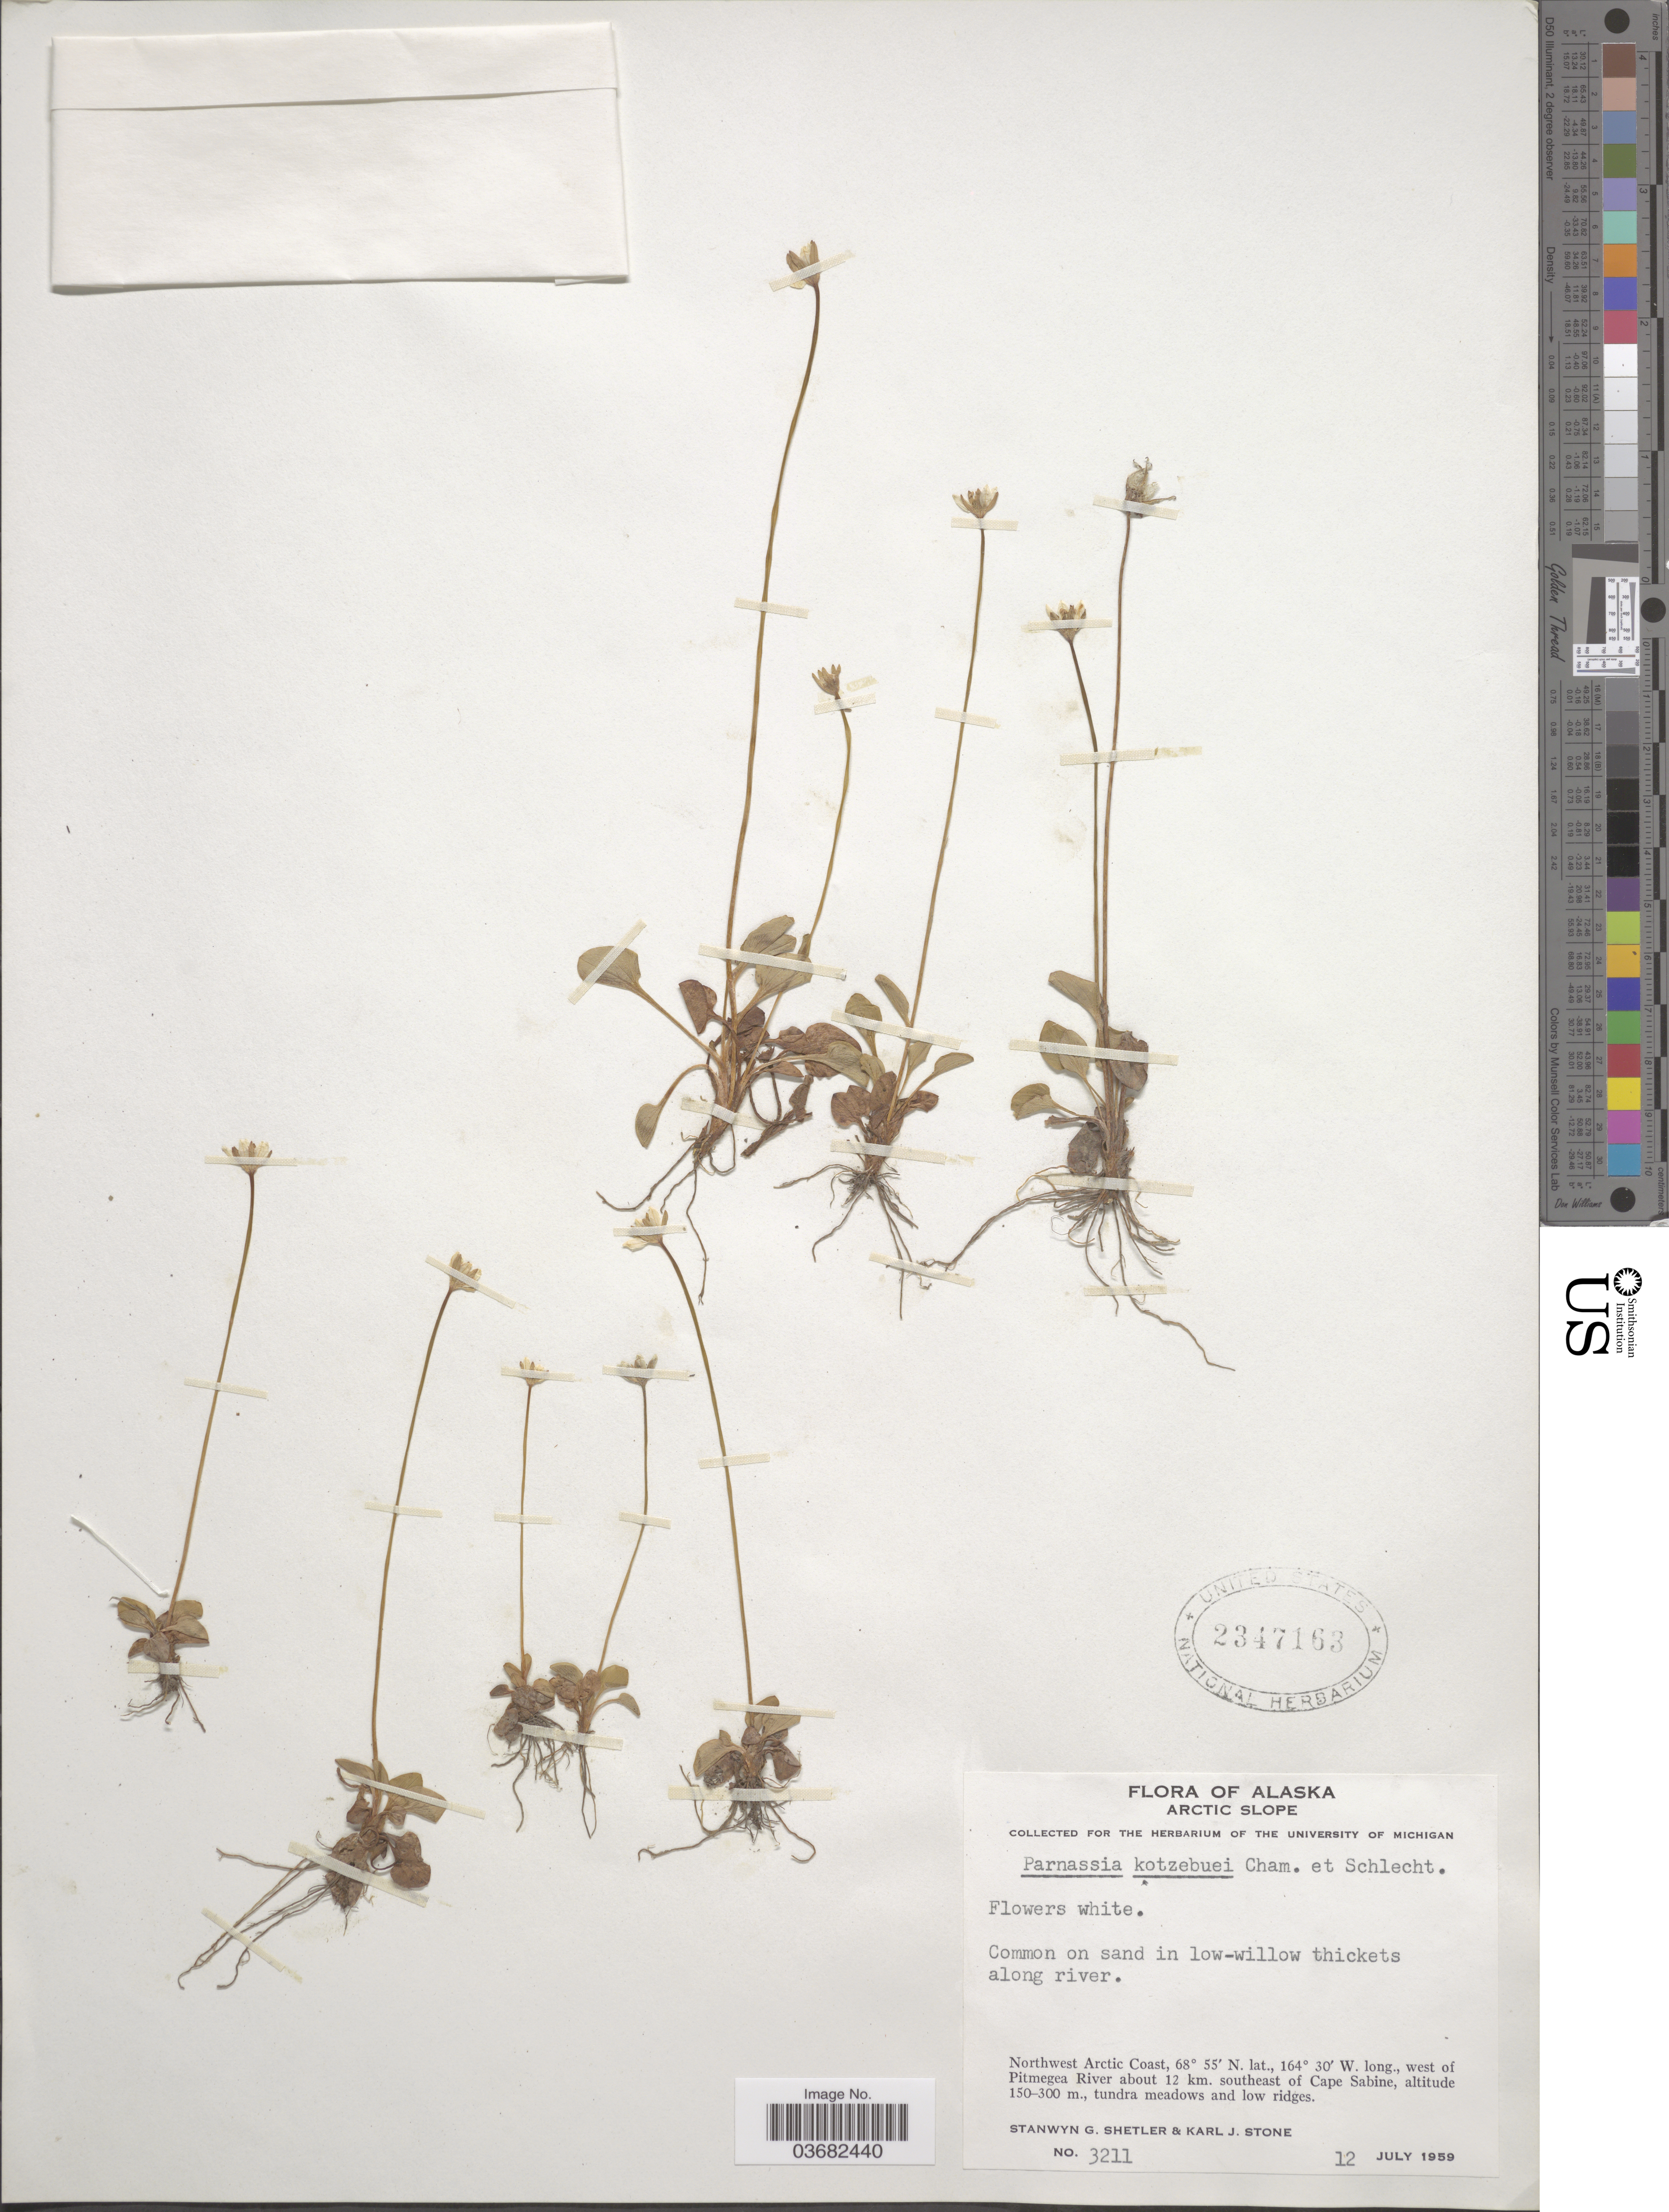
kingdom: Plantae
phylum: Tracheophyta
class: Magnoliopsida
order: Celastrales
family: Parnassiaceae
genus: Parnassia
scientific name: Parnassia kotzebuei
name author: Cham. ex Spreng.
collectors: S. Shetler & K. J. Stone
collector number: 3211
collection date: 1959-07-12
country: United States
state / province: Alaska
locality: Arctic Slope. Common on sand in low-willow thickets along river. Northwest Arctic Coast, west of Pitmegea River about 12 km. southeast of Cape Sabine, tundra meadows and low ridges.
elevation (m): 150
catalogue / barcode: US 2347163